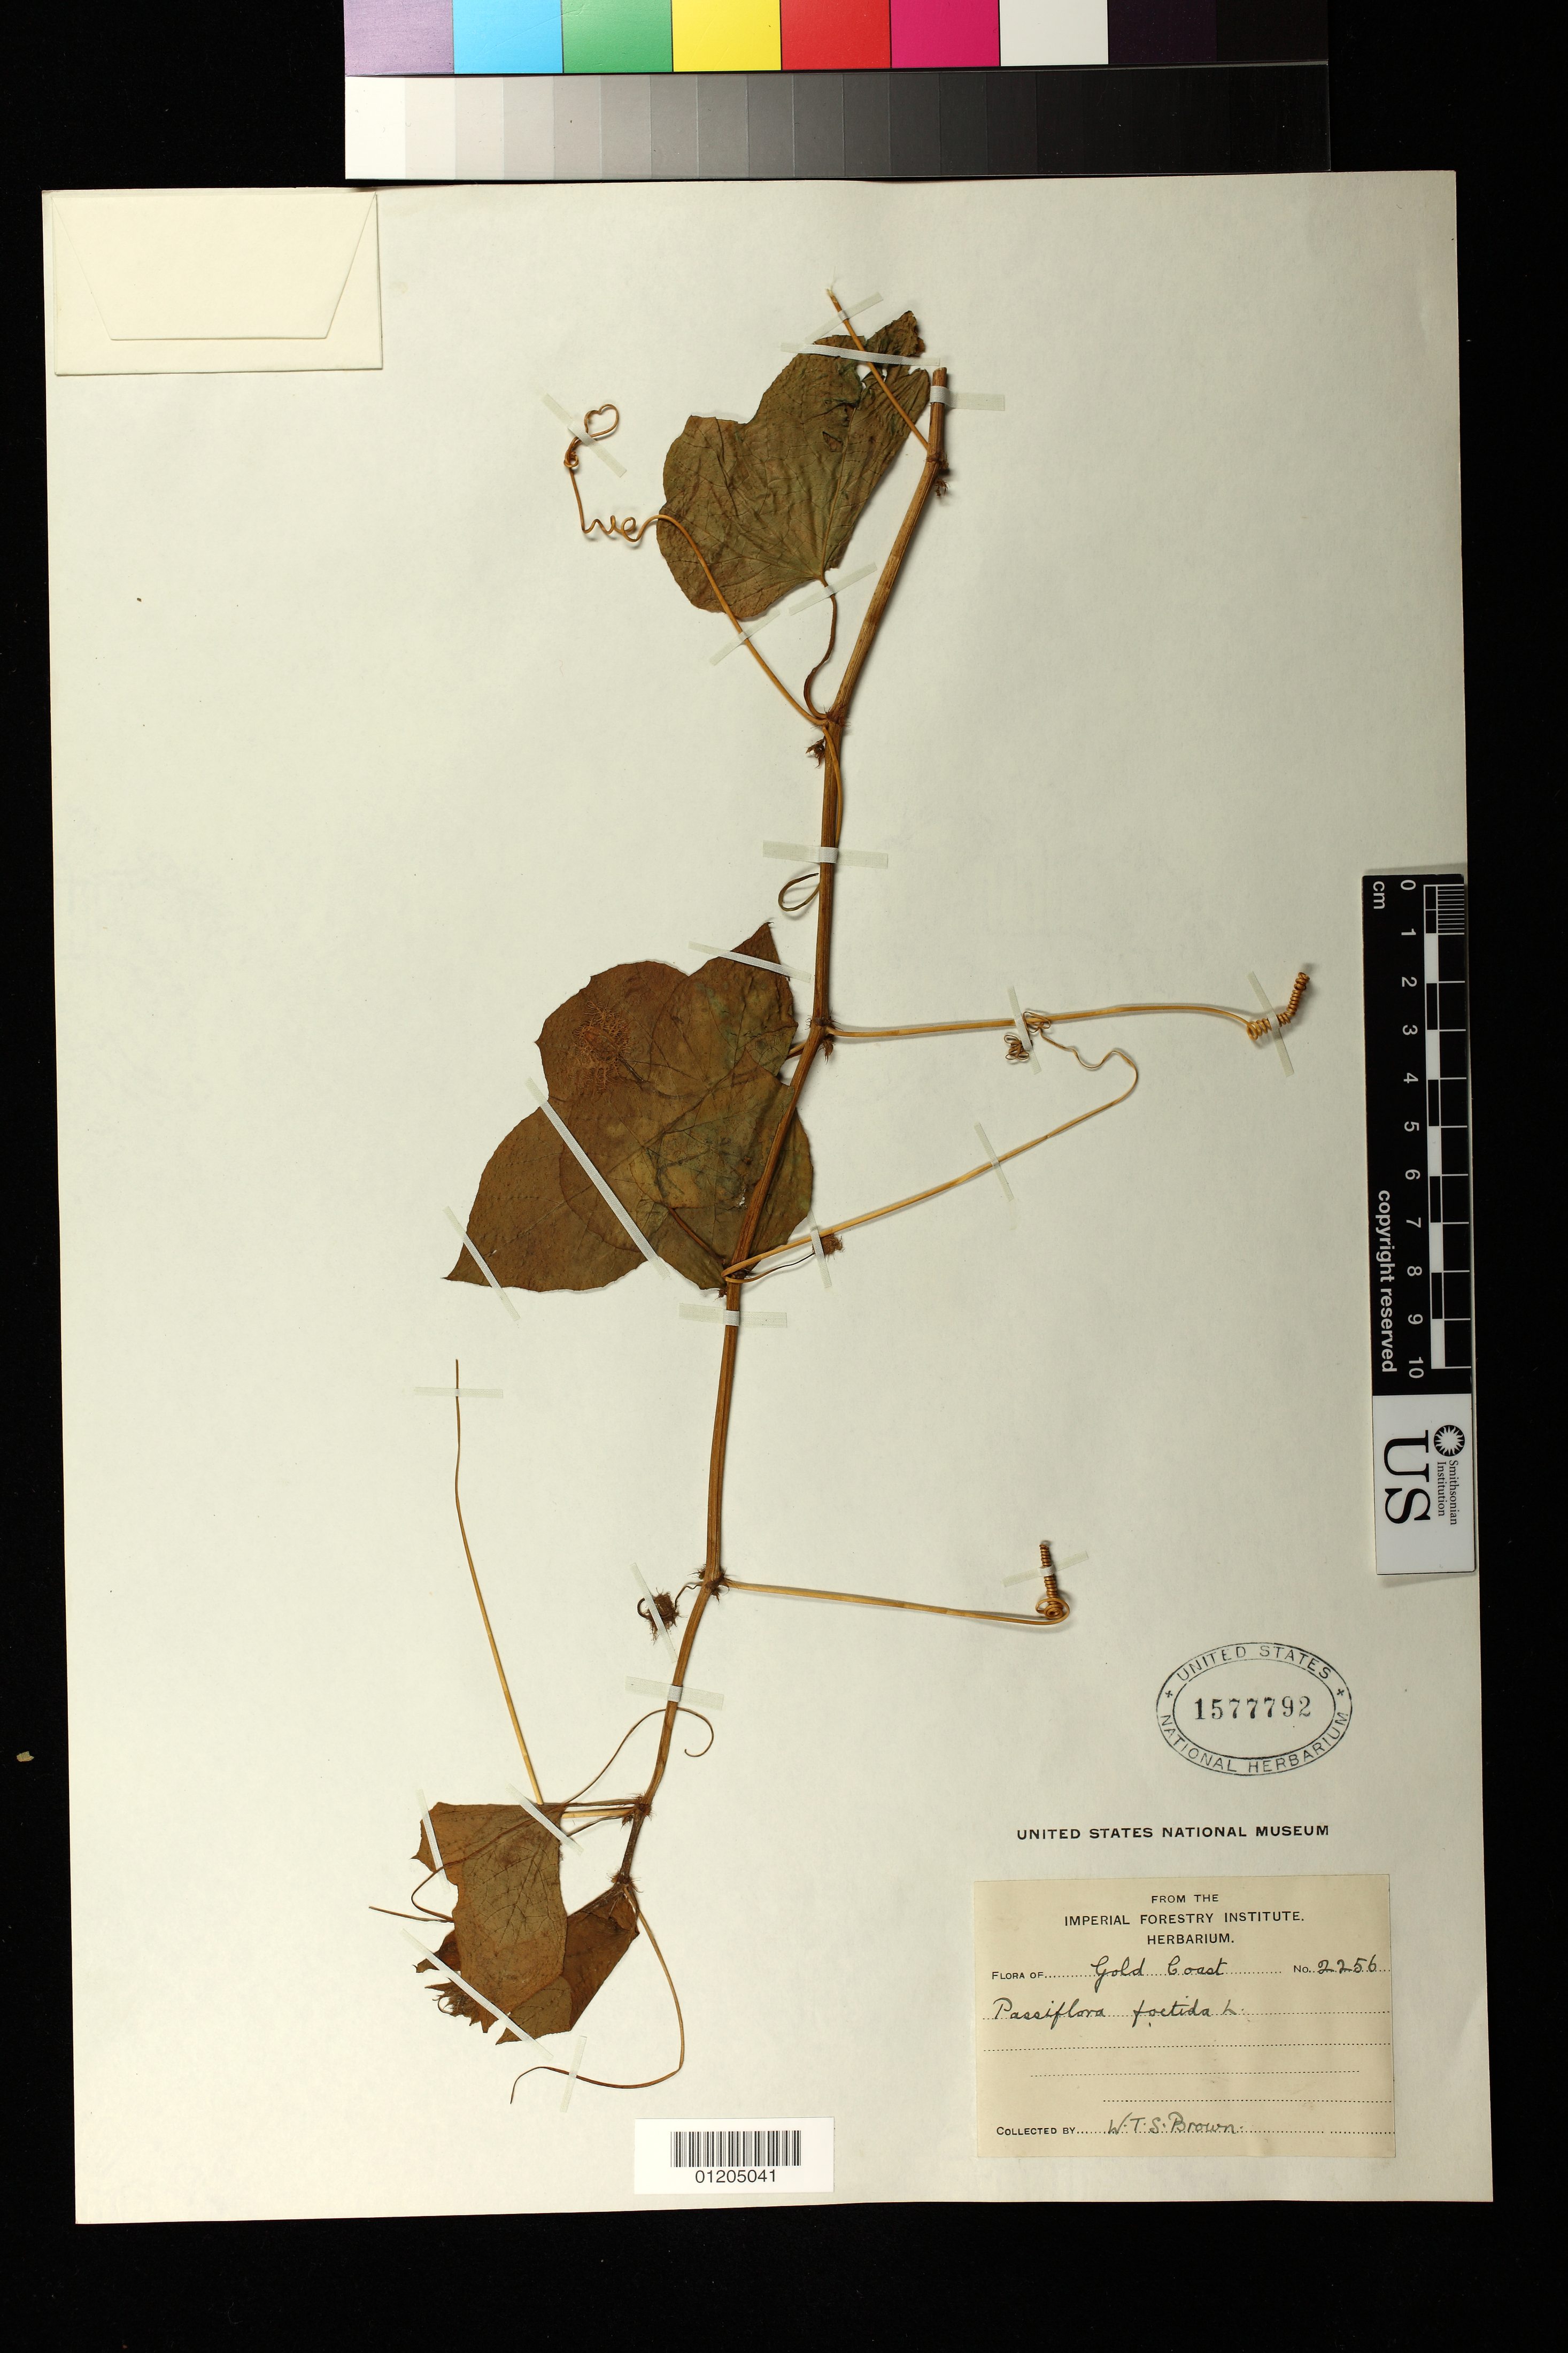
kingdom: Plantae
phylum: Tracheophyta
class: Magnoliopsida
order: Malpighiales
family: Passifloraceae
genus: Passiflora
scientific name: Passiflora foetida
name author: L.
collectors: W. T. S. Brown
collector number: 2256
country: Ghana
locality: Gold Coast.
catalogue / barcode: US 1577792